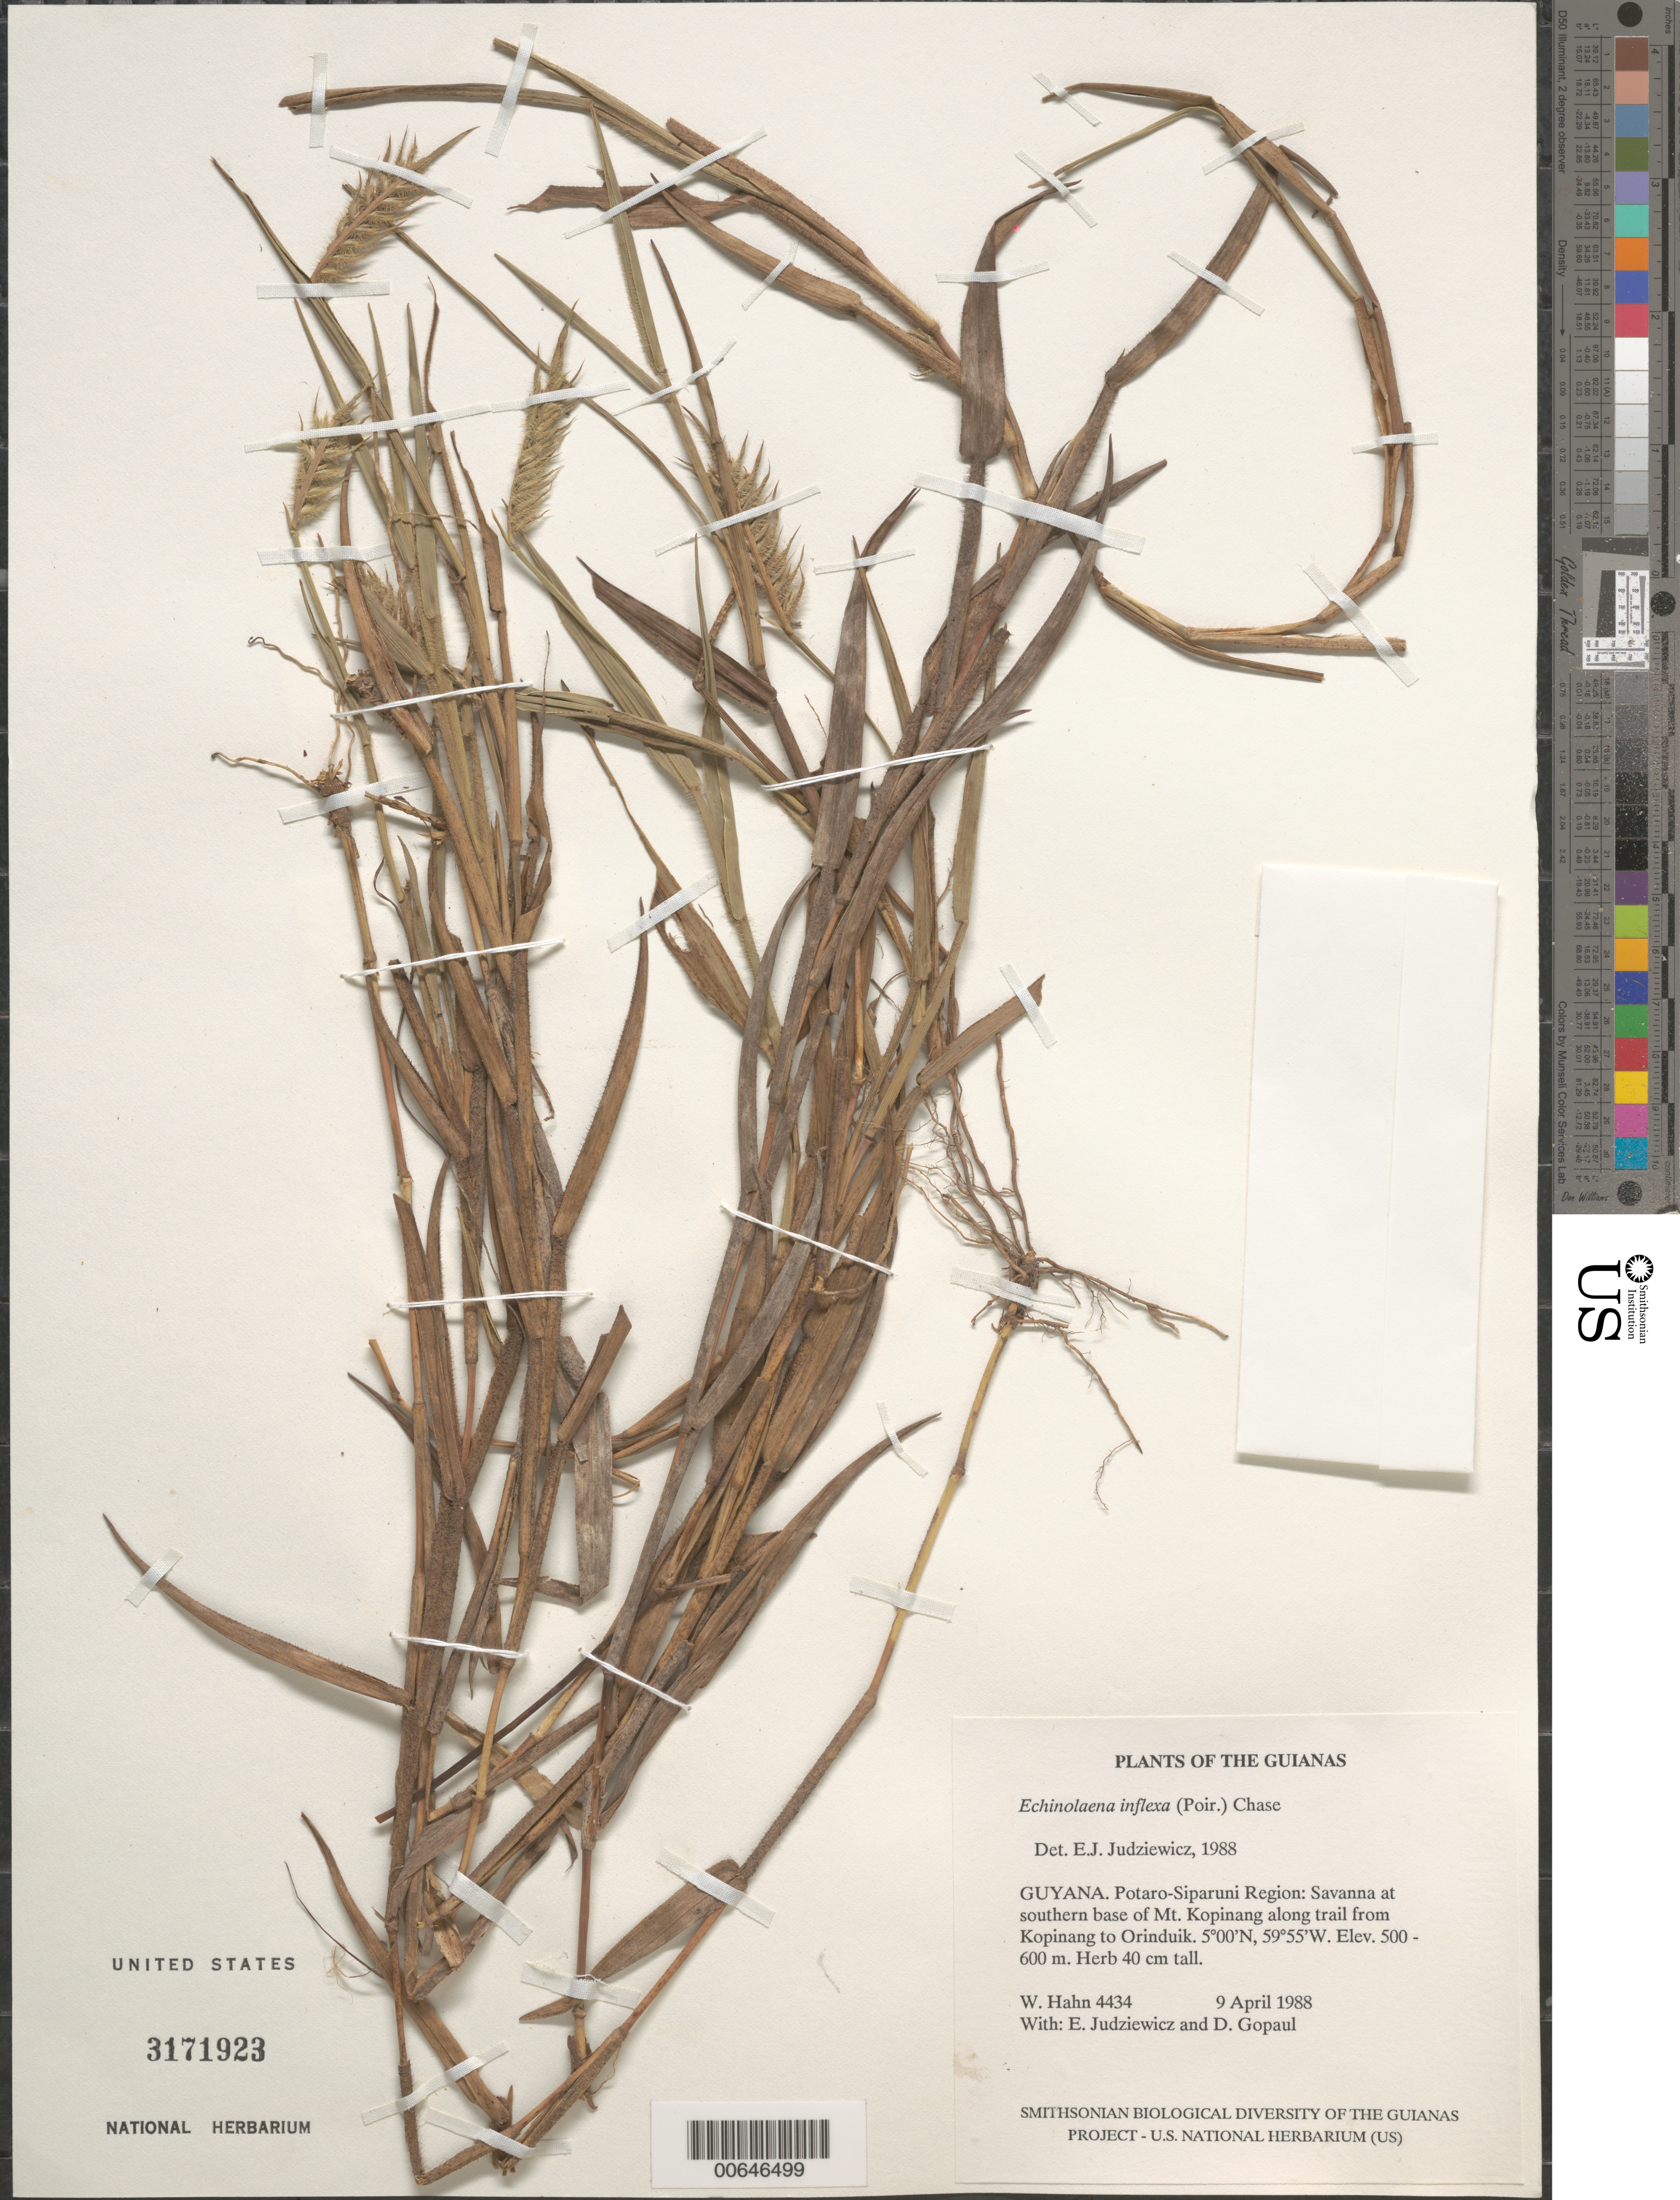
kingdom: Plantae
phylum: Tracheophyta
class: Liliopsida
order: Poales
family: Poaceae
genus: Echinolaena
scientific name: Echinolaena inflexa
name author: (Poir.) Chase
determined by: Judziewicz, E. J.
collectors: W. Hahn, E. J. Judziewicz & D. Gopaul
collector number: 4434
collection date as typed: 9 April 1988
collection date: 1988-04-09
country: Guyana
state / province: Potaro-Siparuni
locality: Southern base of Mt. Kopinang along trail from Kopinang to Orinduik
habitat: Savanna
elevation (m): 500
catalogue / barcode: US 3171923